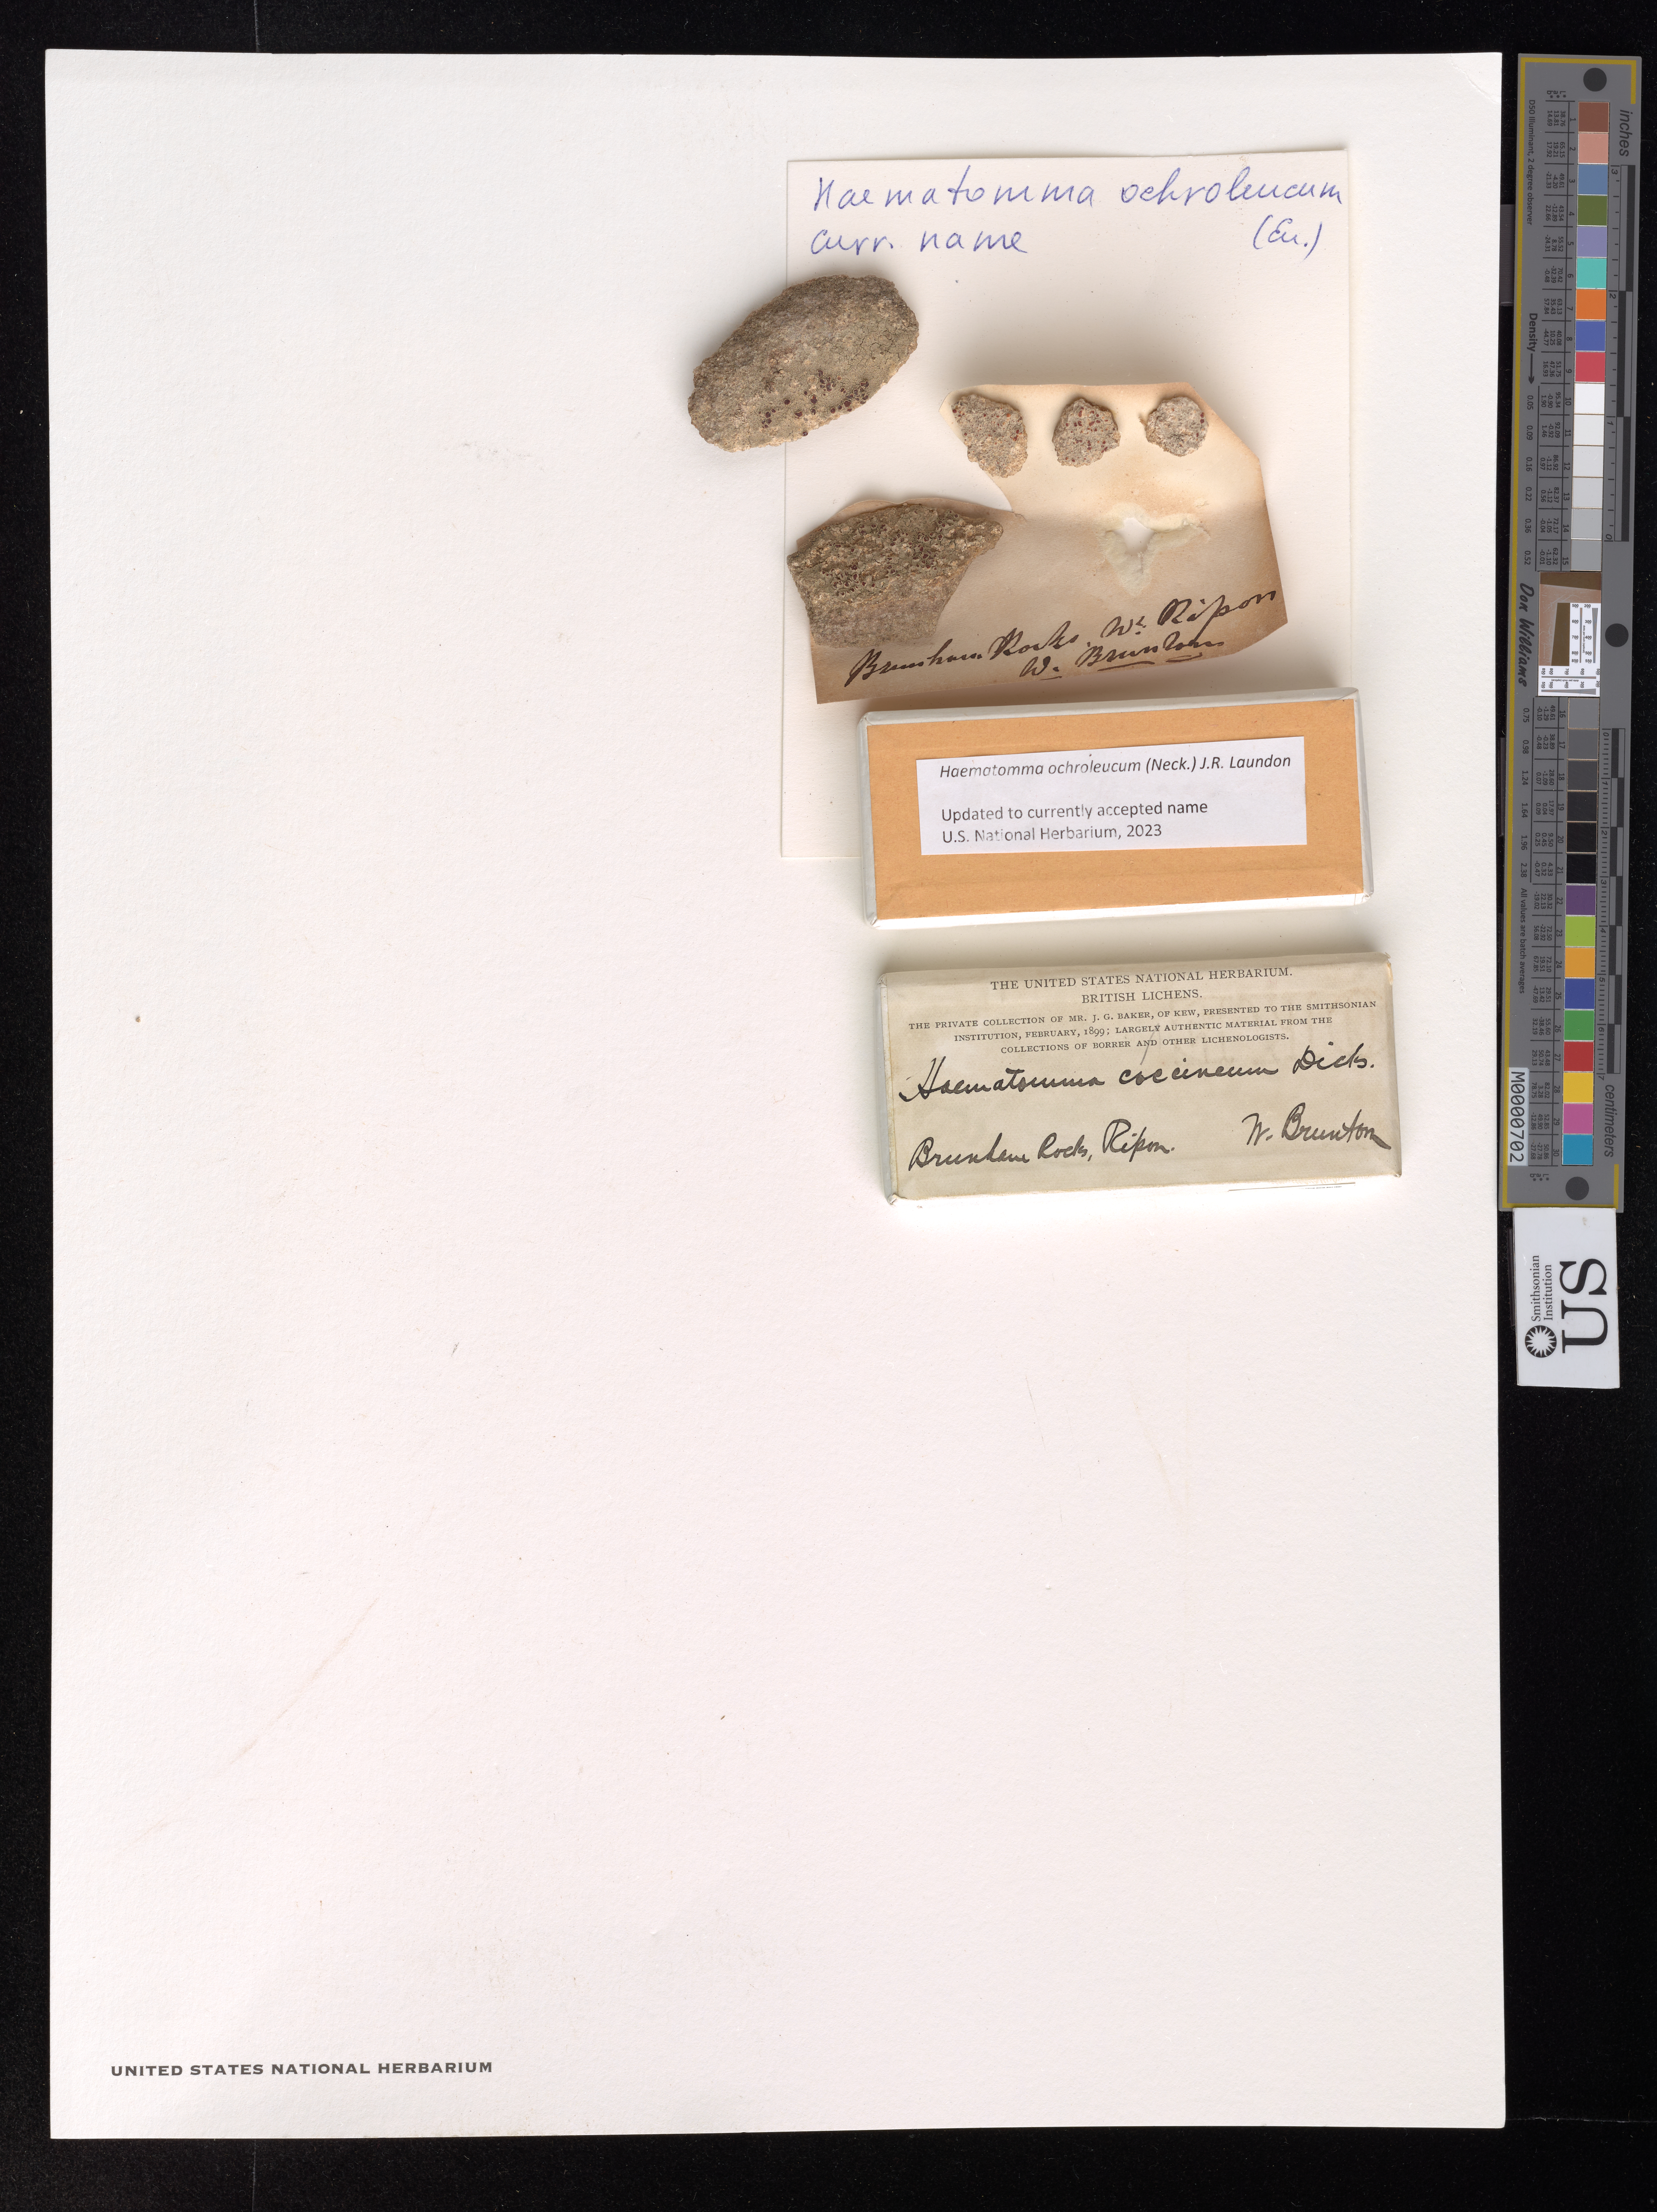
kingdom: Fungi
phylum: Ascomycota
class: Lecanoromycetes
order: Lecanorales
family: Haematommataceae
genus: Haematomma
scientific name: Haematomma ochroleucum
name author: (Neck.) J.R. Laundon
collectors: ex herb. J.G. Baker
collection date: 1899-02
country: United Kingdom